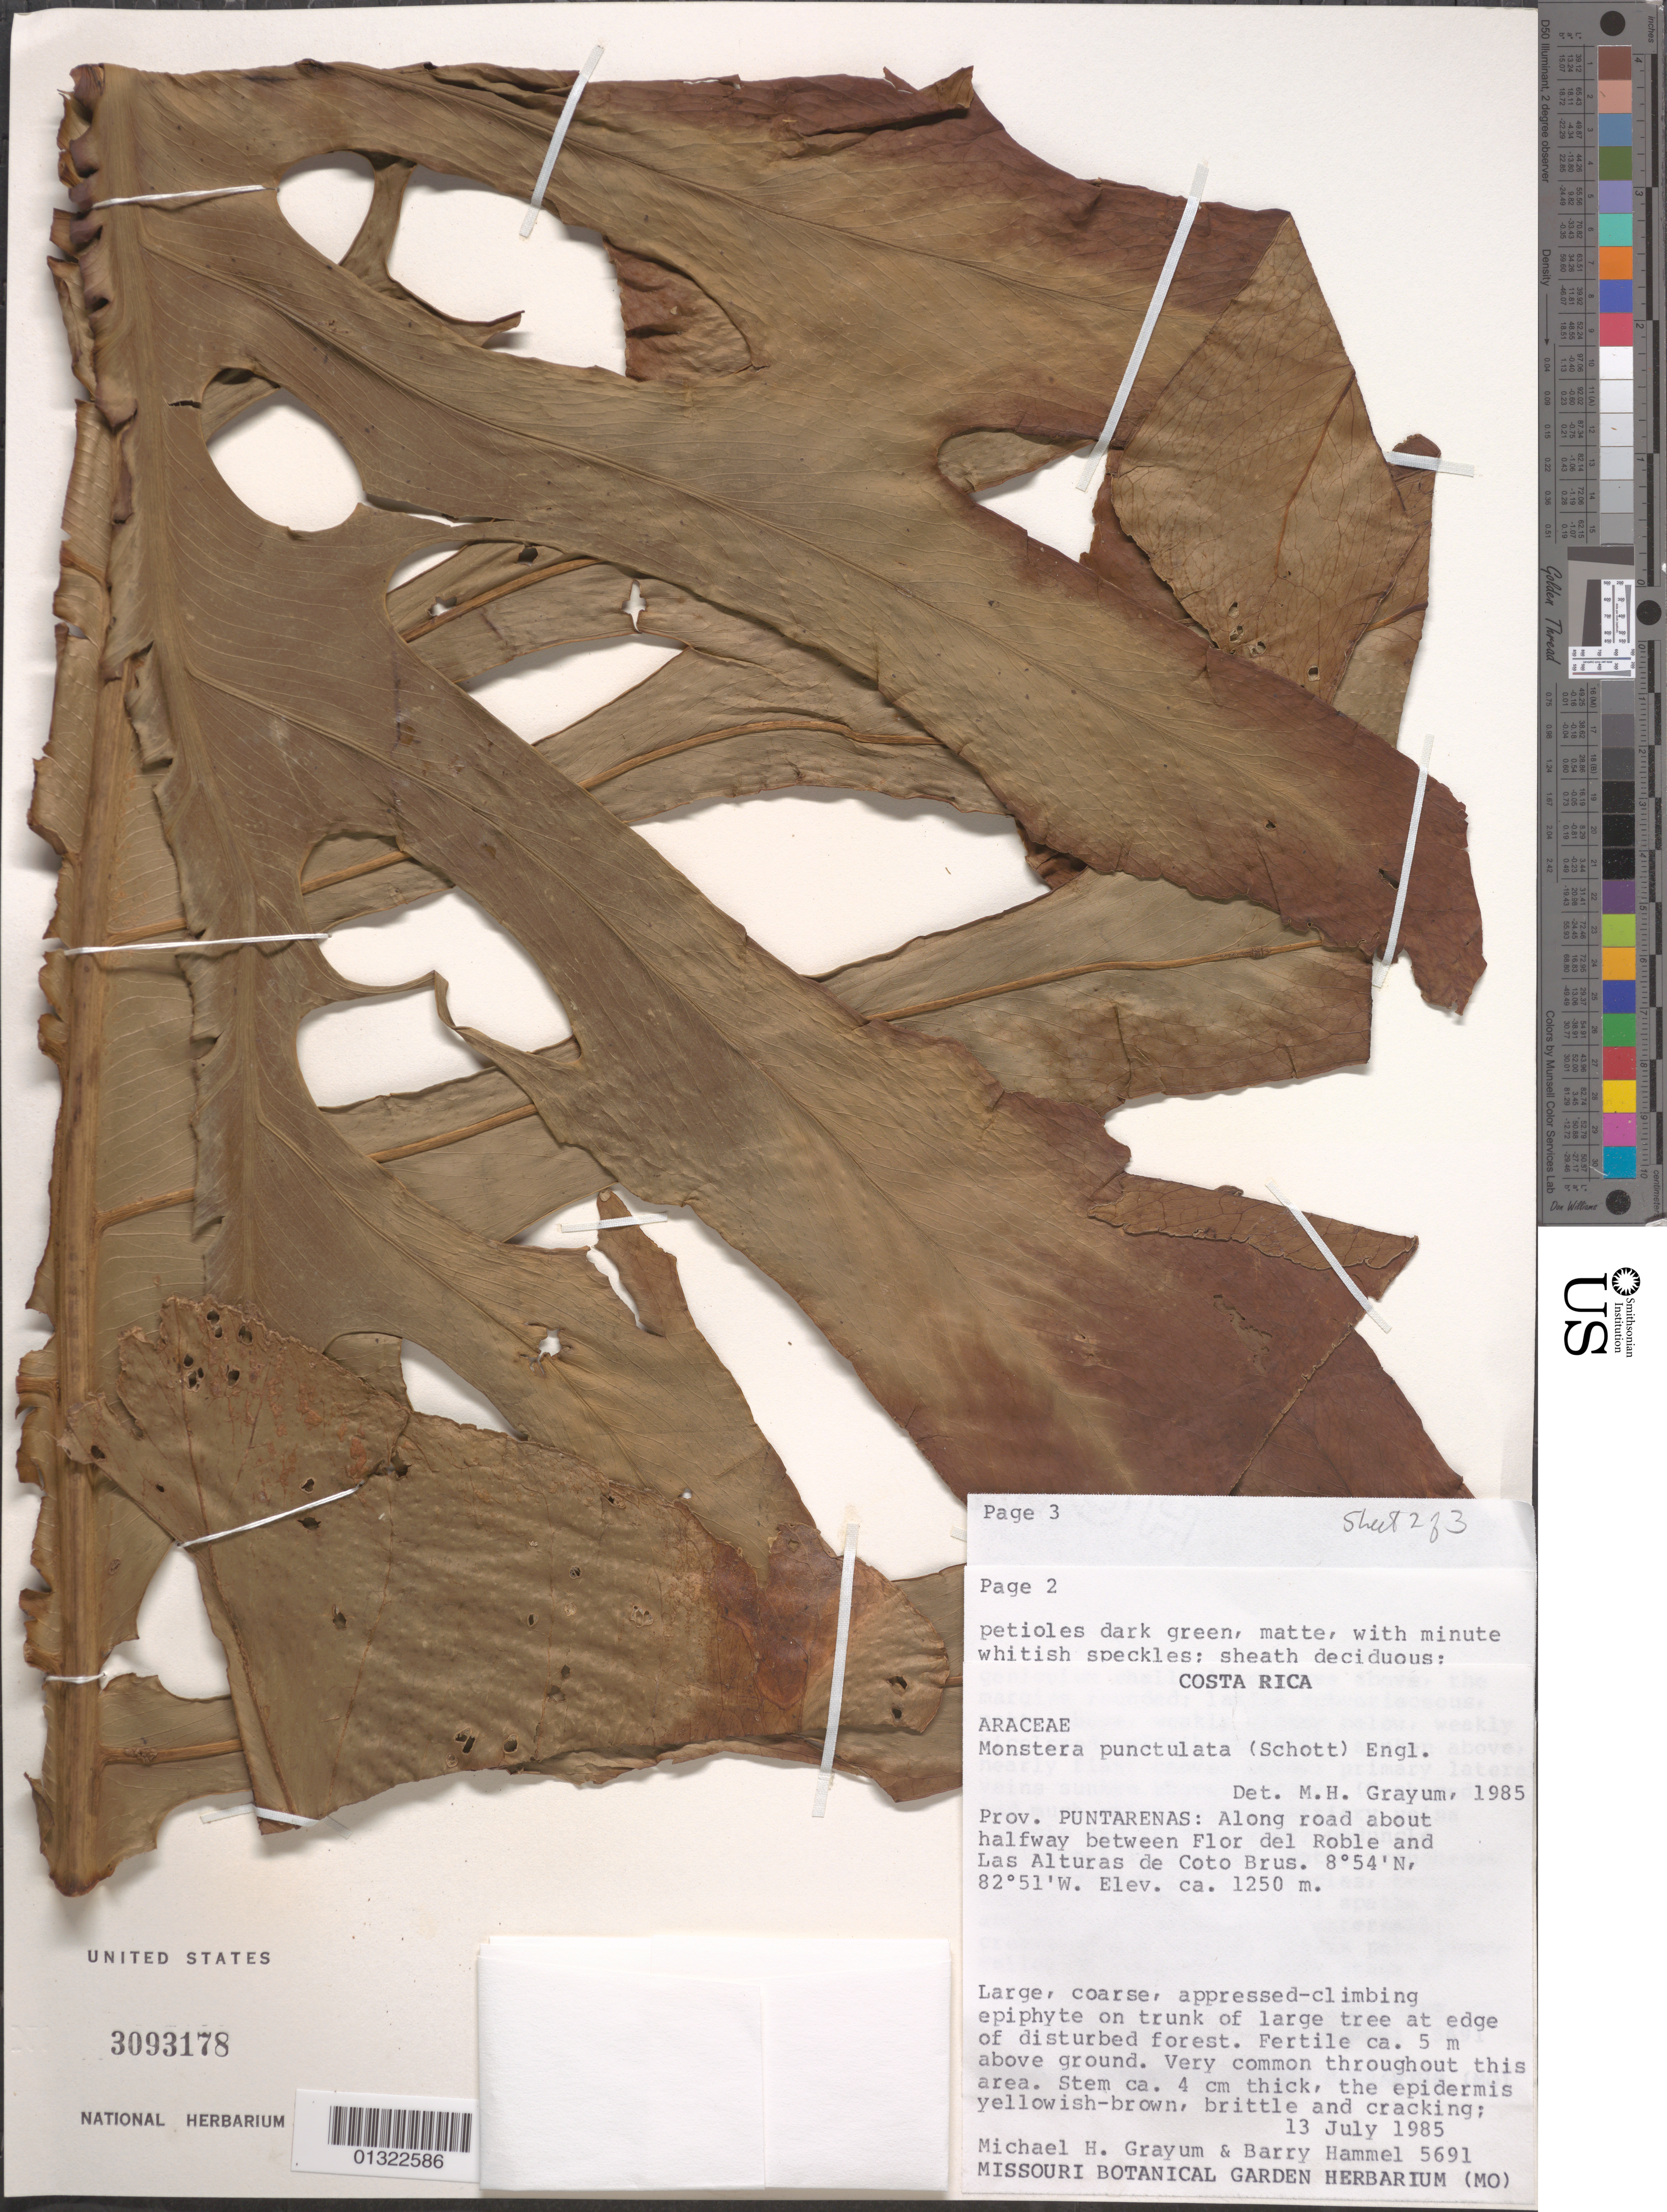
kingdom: Plantae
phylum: Tracheophyta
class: Liliopsida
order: Alismatales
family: Araceae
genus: Monstera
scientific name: Monstera punctulata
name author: (Schott) Schott ex Engl.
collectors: M. H. Grayum & B. Hammel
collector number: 5691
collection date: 1985-07-13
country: Costa Rica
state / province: Puntarenas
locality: Along road about halfway between Flor del Roble and Las Alturas de Coto Brus.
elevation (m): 1250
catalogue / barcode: US 3093178